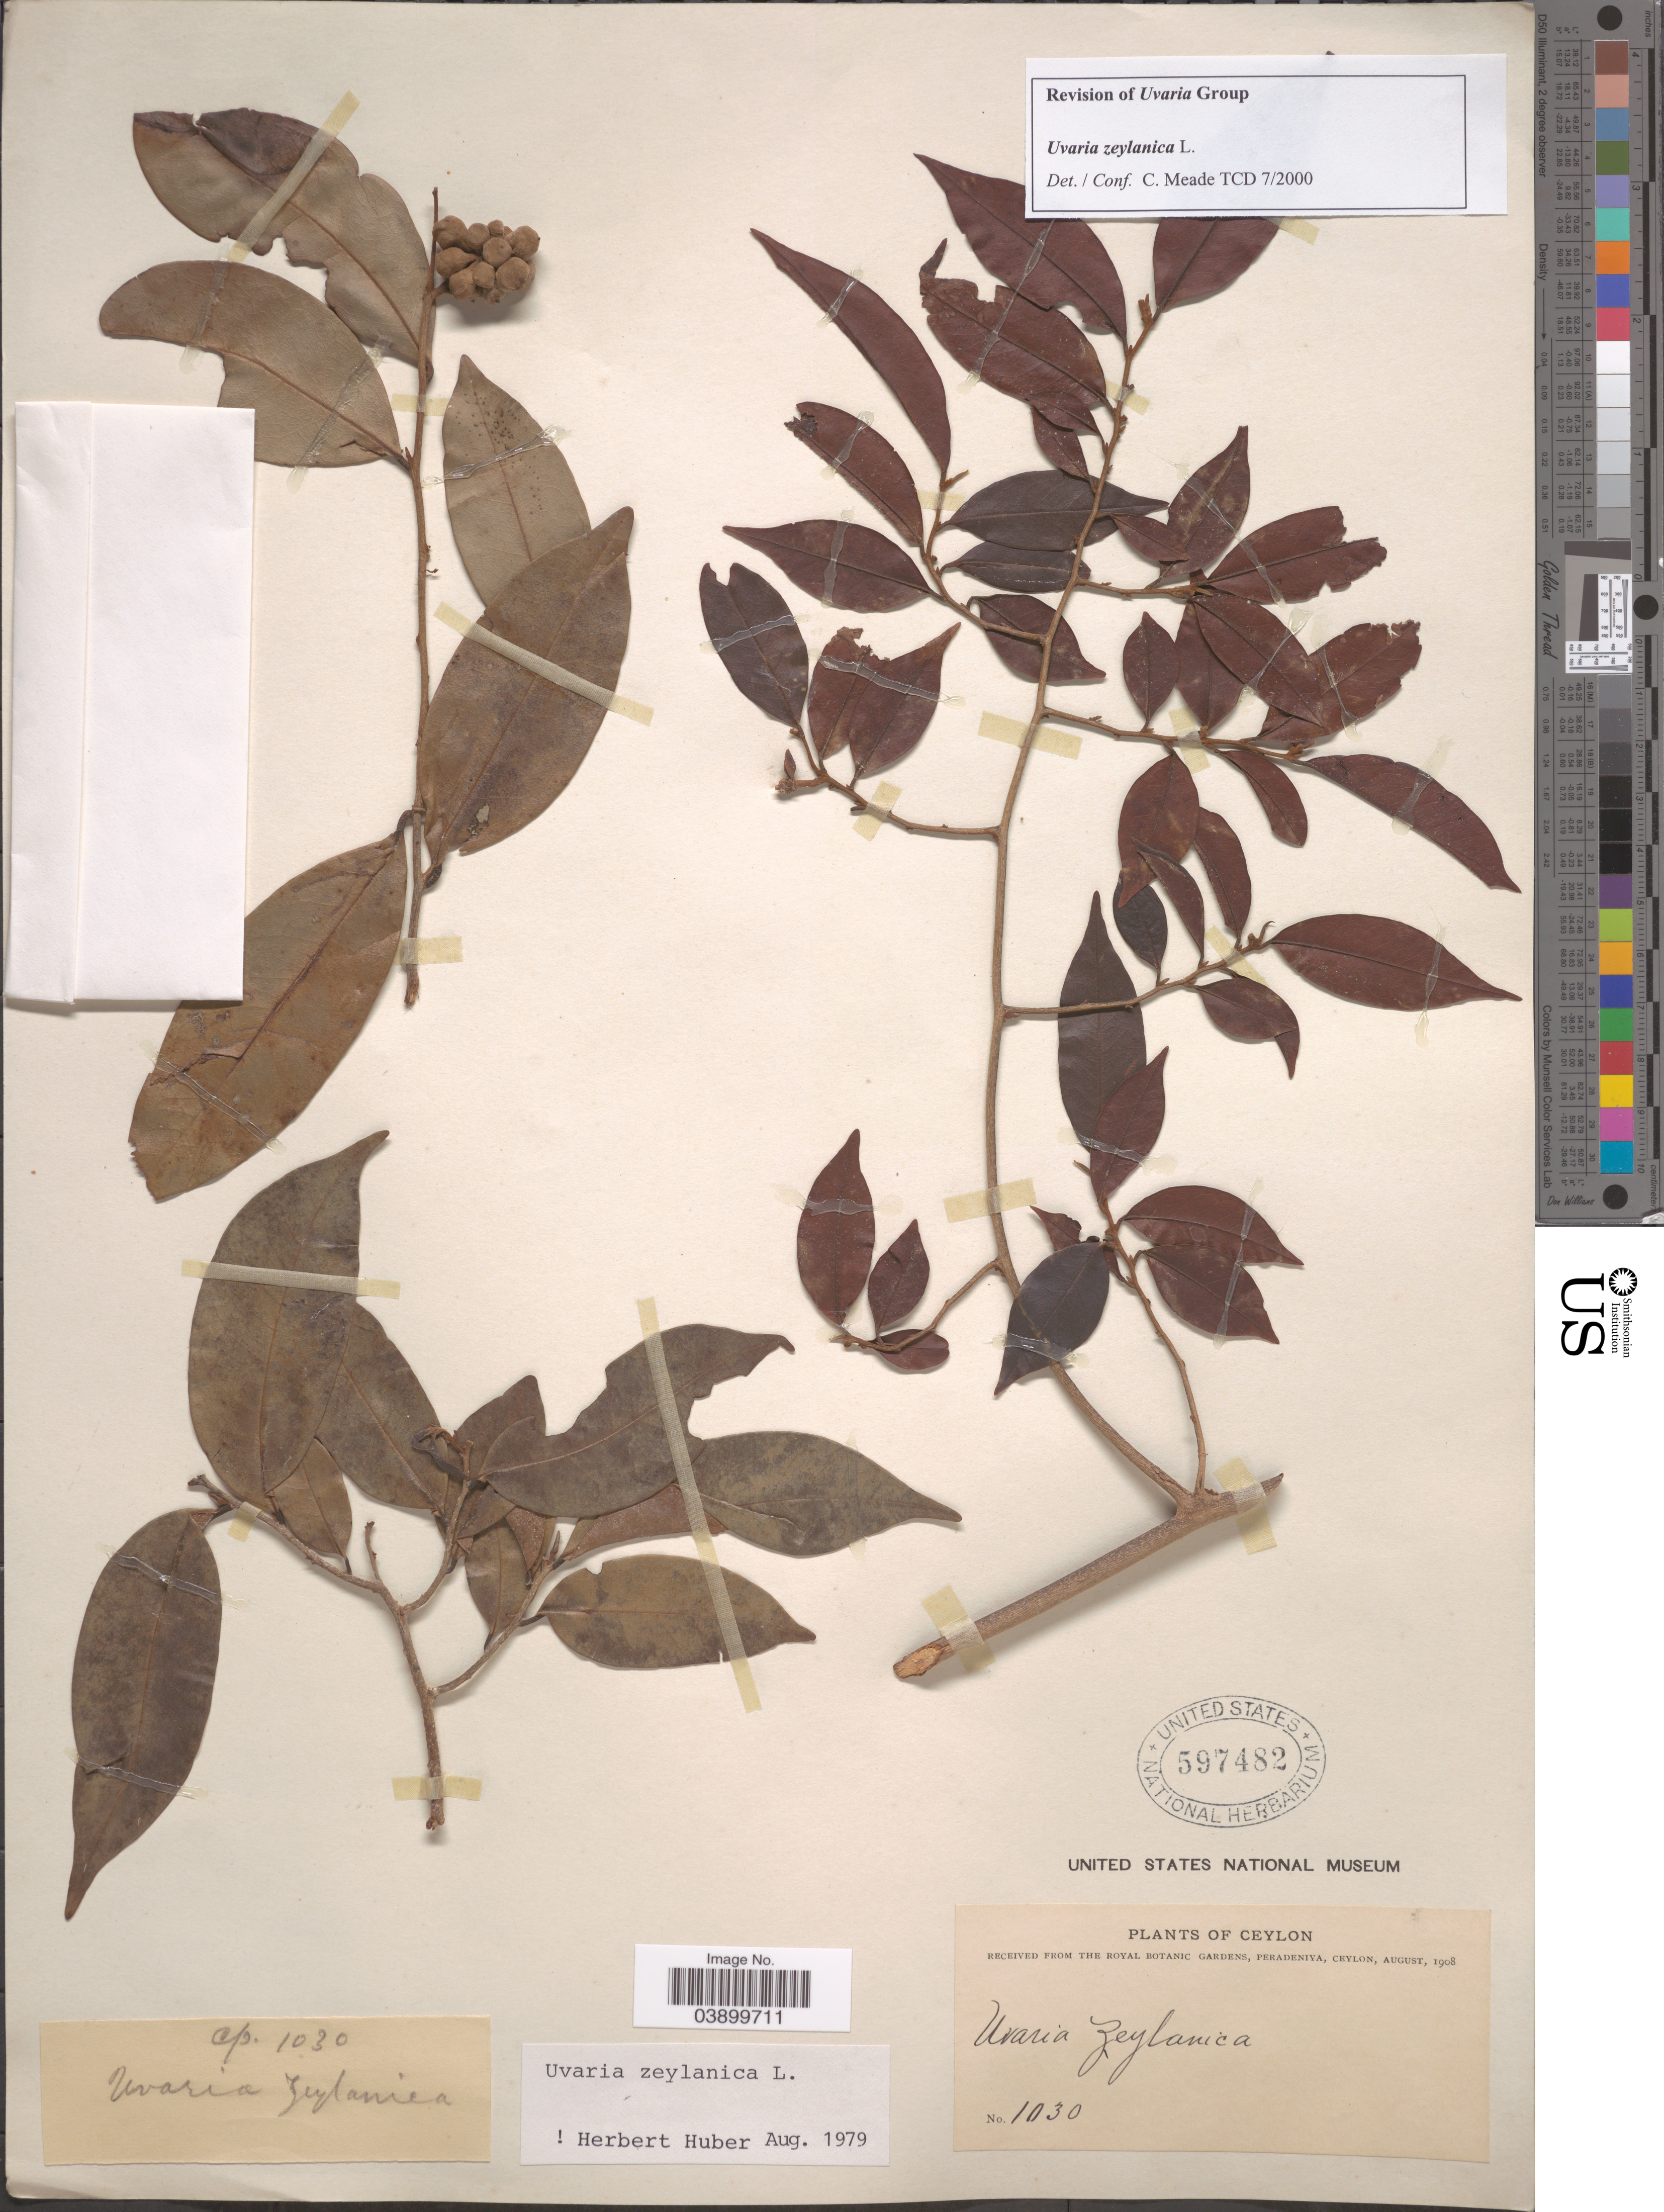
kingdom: Plantae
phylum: Tracheophyta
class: Magnoliopsida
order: Magnoliales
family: Annonaceae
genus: Uvaria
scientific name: Uvaria zeylanica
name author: L.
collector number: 1030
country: Sri Lanka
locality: Ceylon.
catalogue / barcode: US 597482